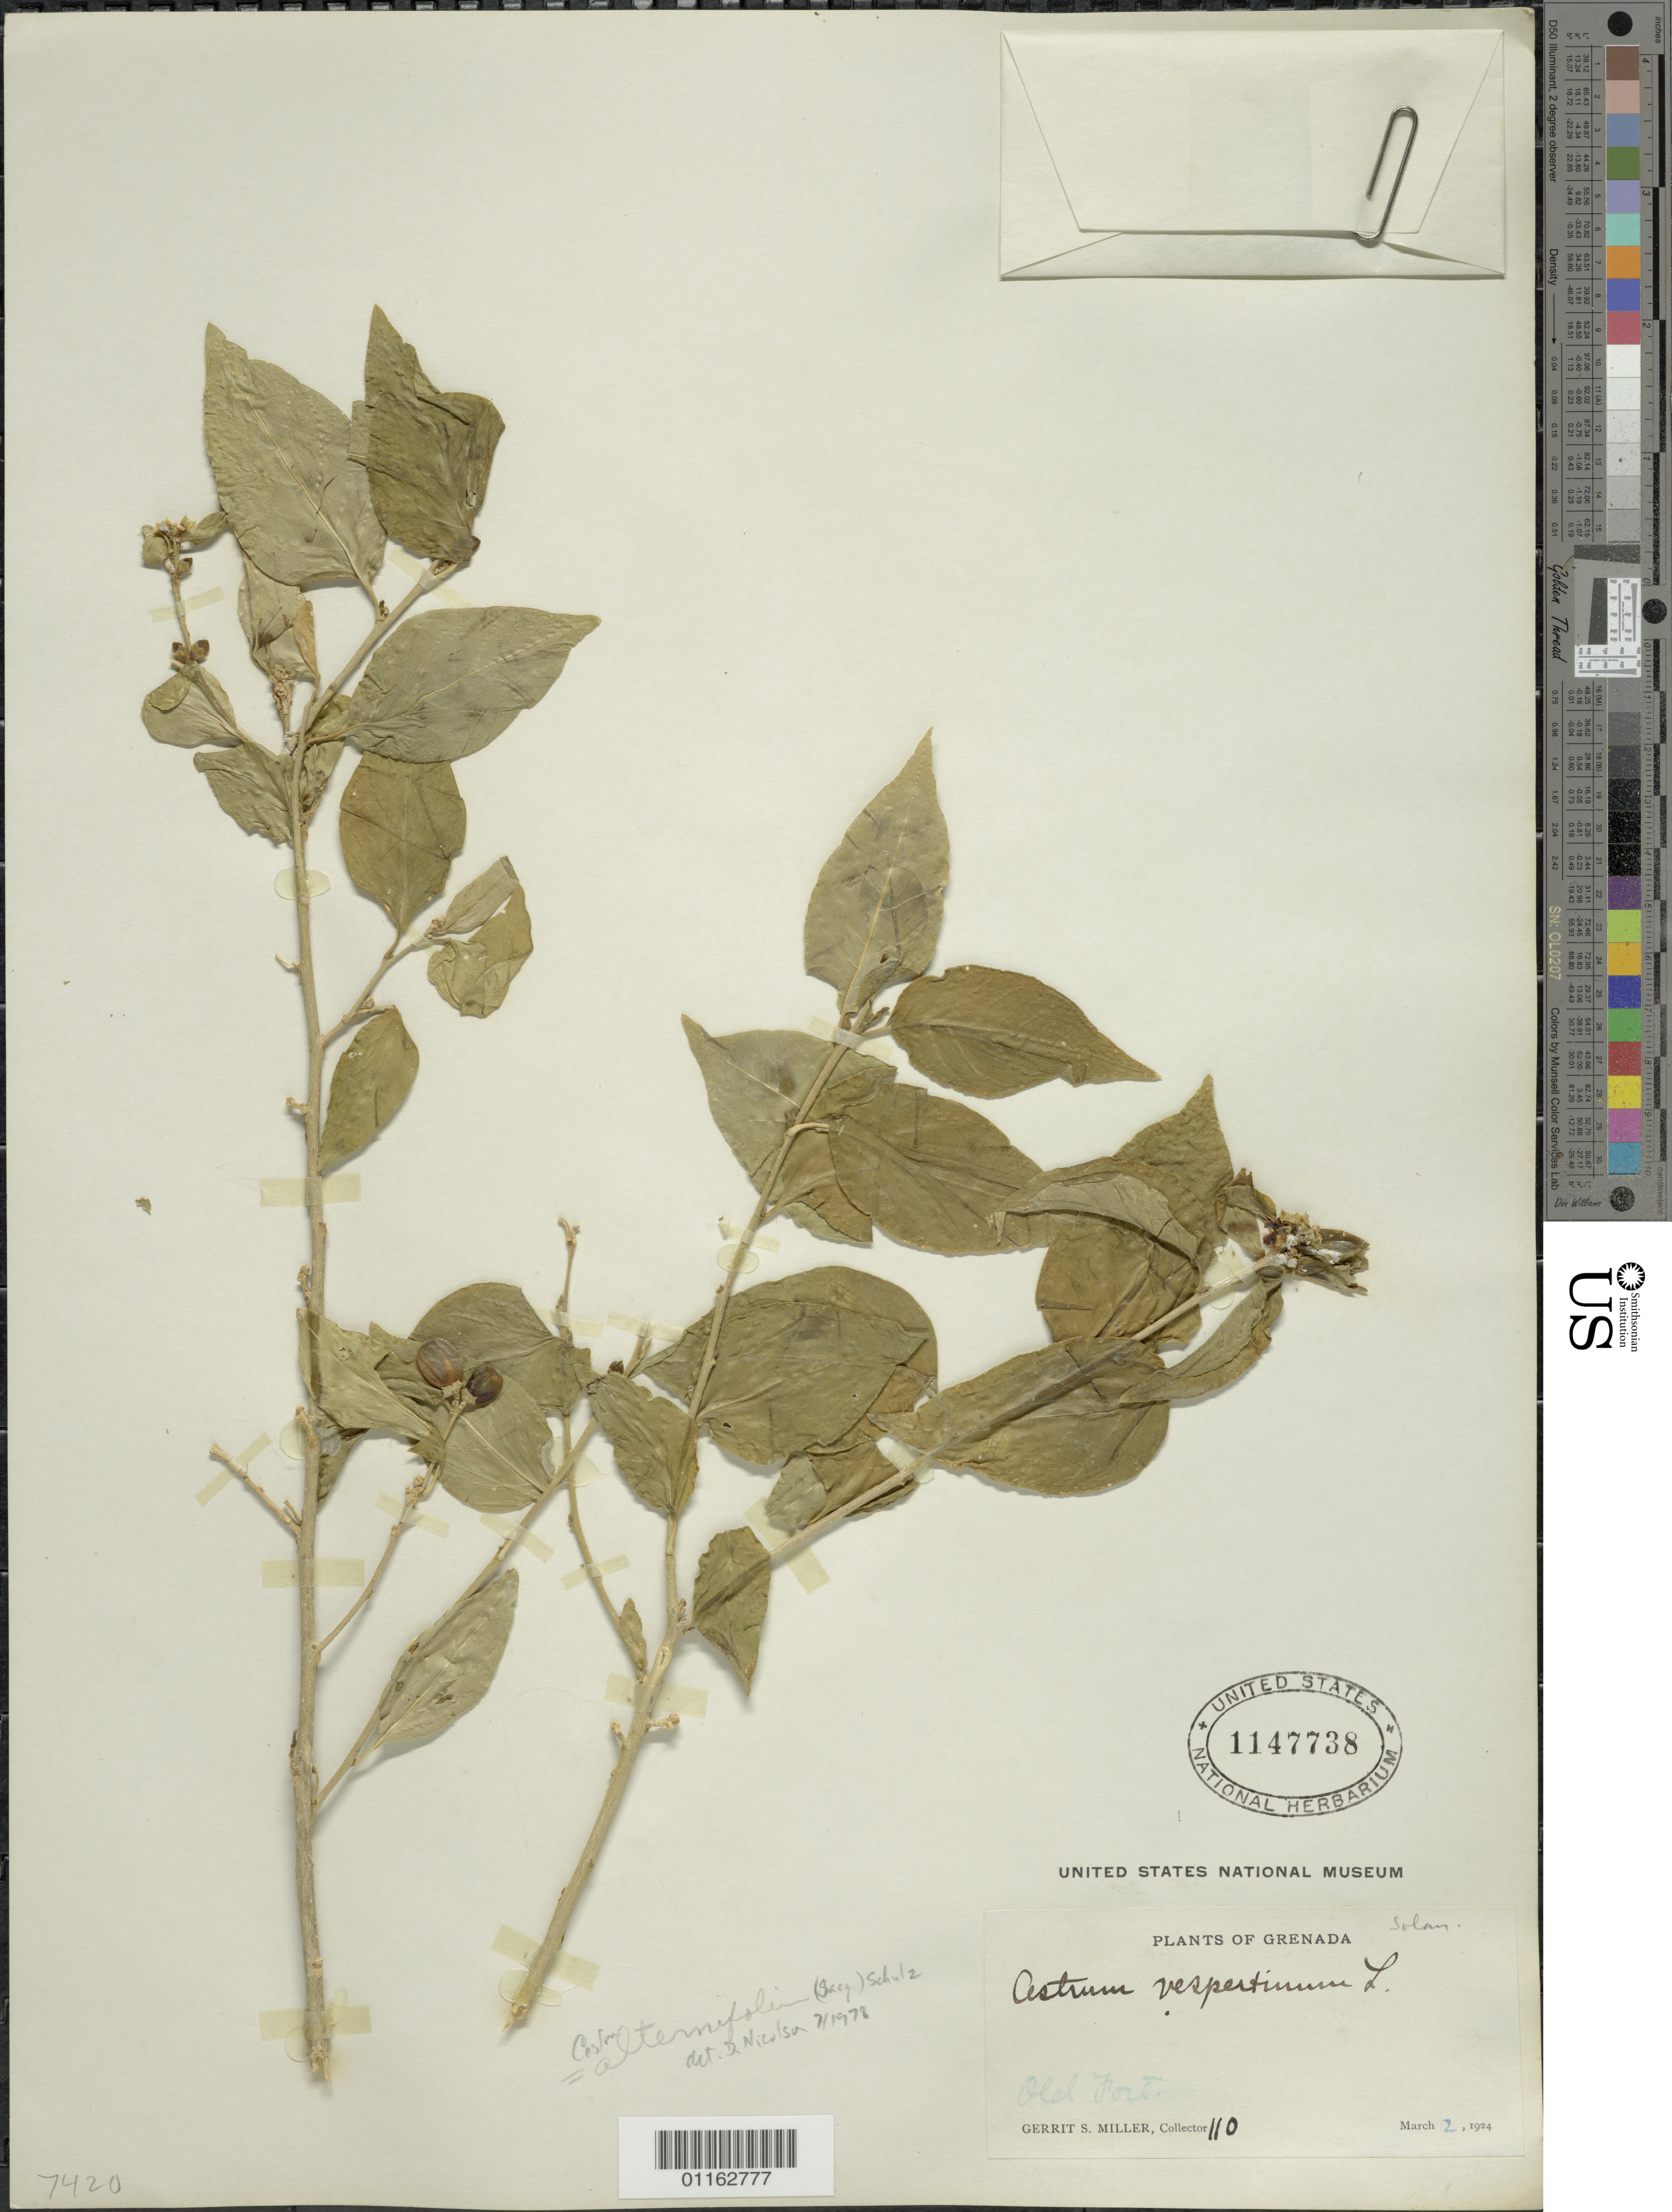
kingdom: Plantae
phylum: Tracheophyta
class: Magnoliopsida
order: Solanales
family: Solanaceae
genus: Cestrum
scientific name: Cestrum alternifolium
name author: (Jacq.) O.E. Schulz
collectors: G. S. Miller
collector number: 110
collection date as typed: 02 Mar 1924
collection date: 1924-03-02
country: Grenada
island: Grenada I.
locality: Old Fort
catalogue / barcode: US 1147738